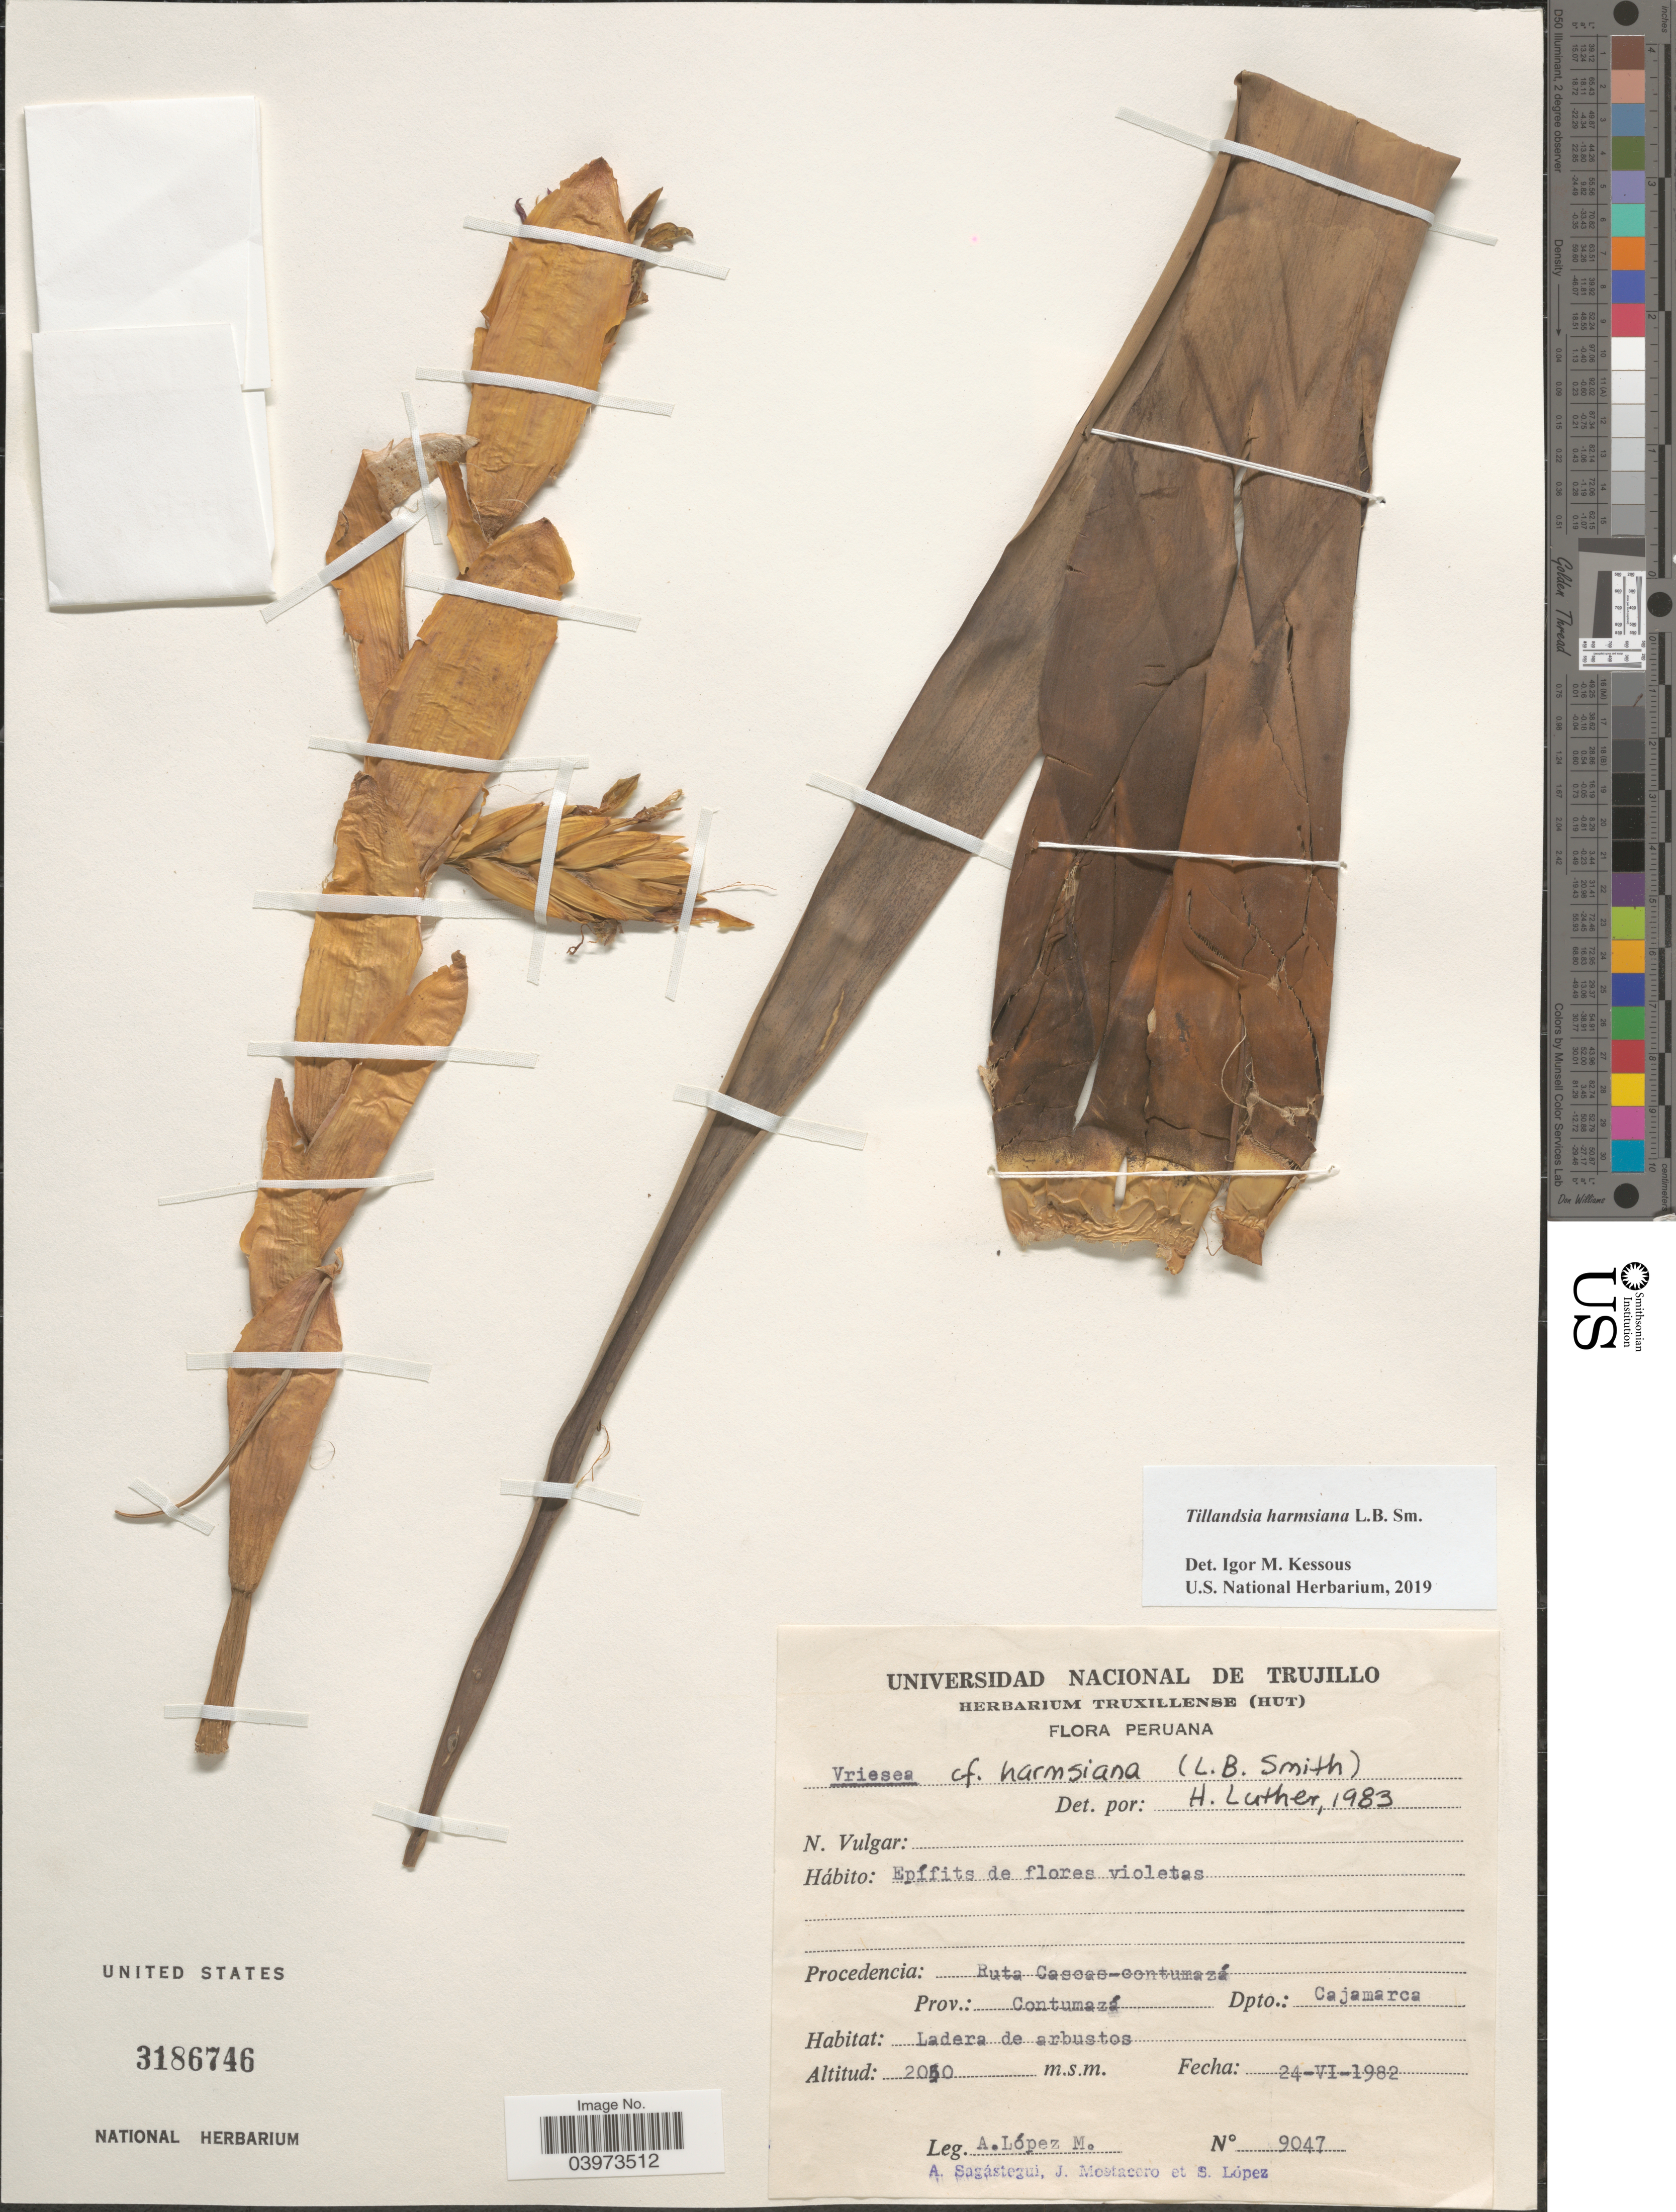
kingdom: Plantae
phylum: Tracheophyta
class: Liliopsida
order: Poales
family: Bromeliaceae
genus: Tillandsia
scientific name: Tillandsia harmsiana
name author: L.B. Sm.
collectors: A. López M., A. Sagastegui, J. Mostacero & S. Lopez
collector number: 9047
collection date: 1982-06-24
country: Peru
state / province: Cajamarca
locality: Ruta Casoas-contumazá. Prov.: Contumazá. Dpto.: Cajamarca.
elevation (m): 2050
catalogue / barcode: US 3186746